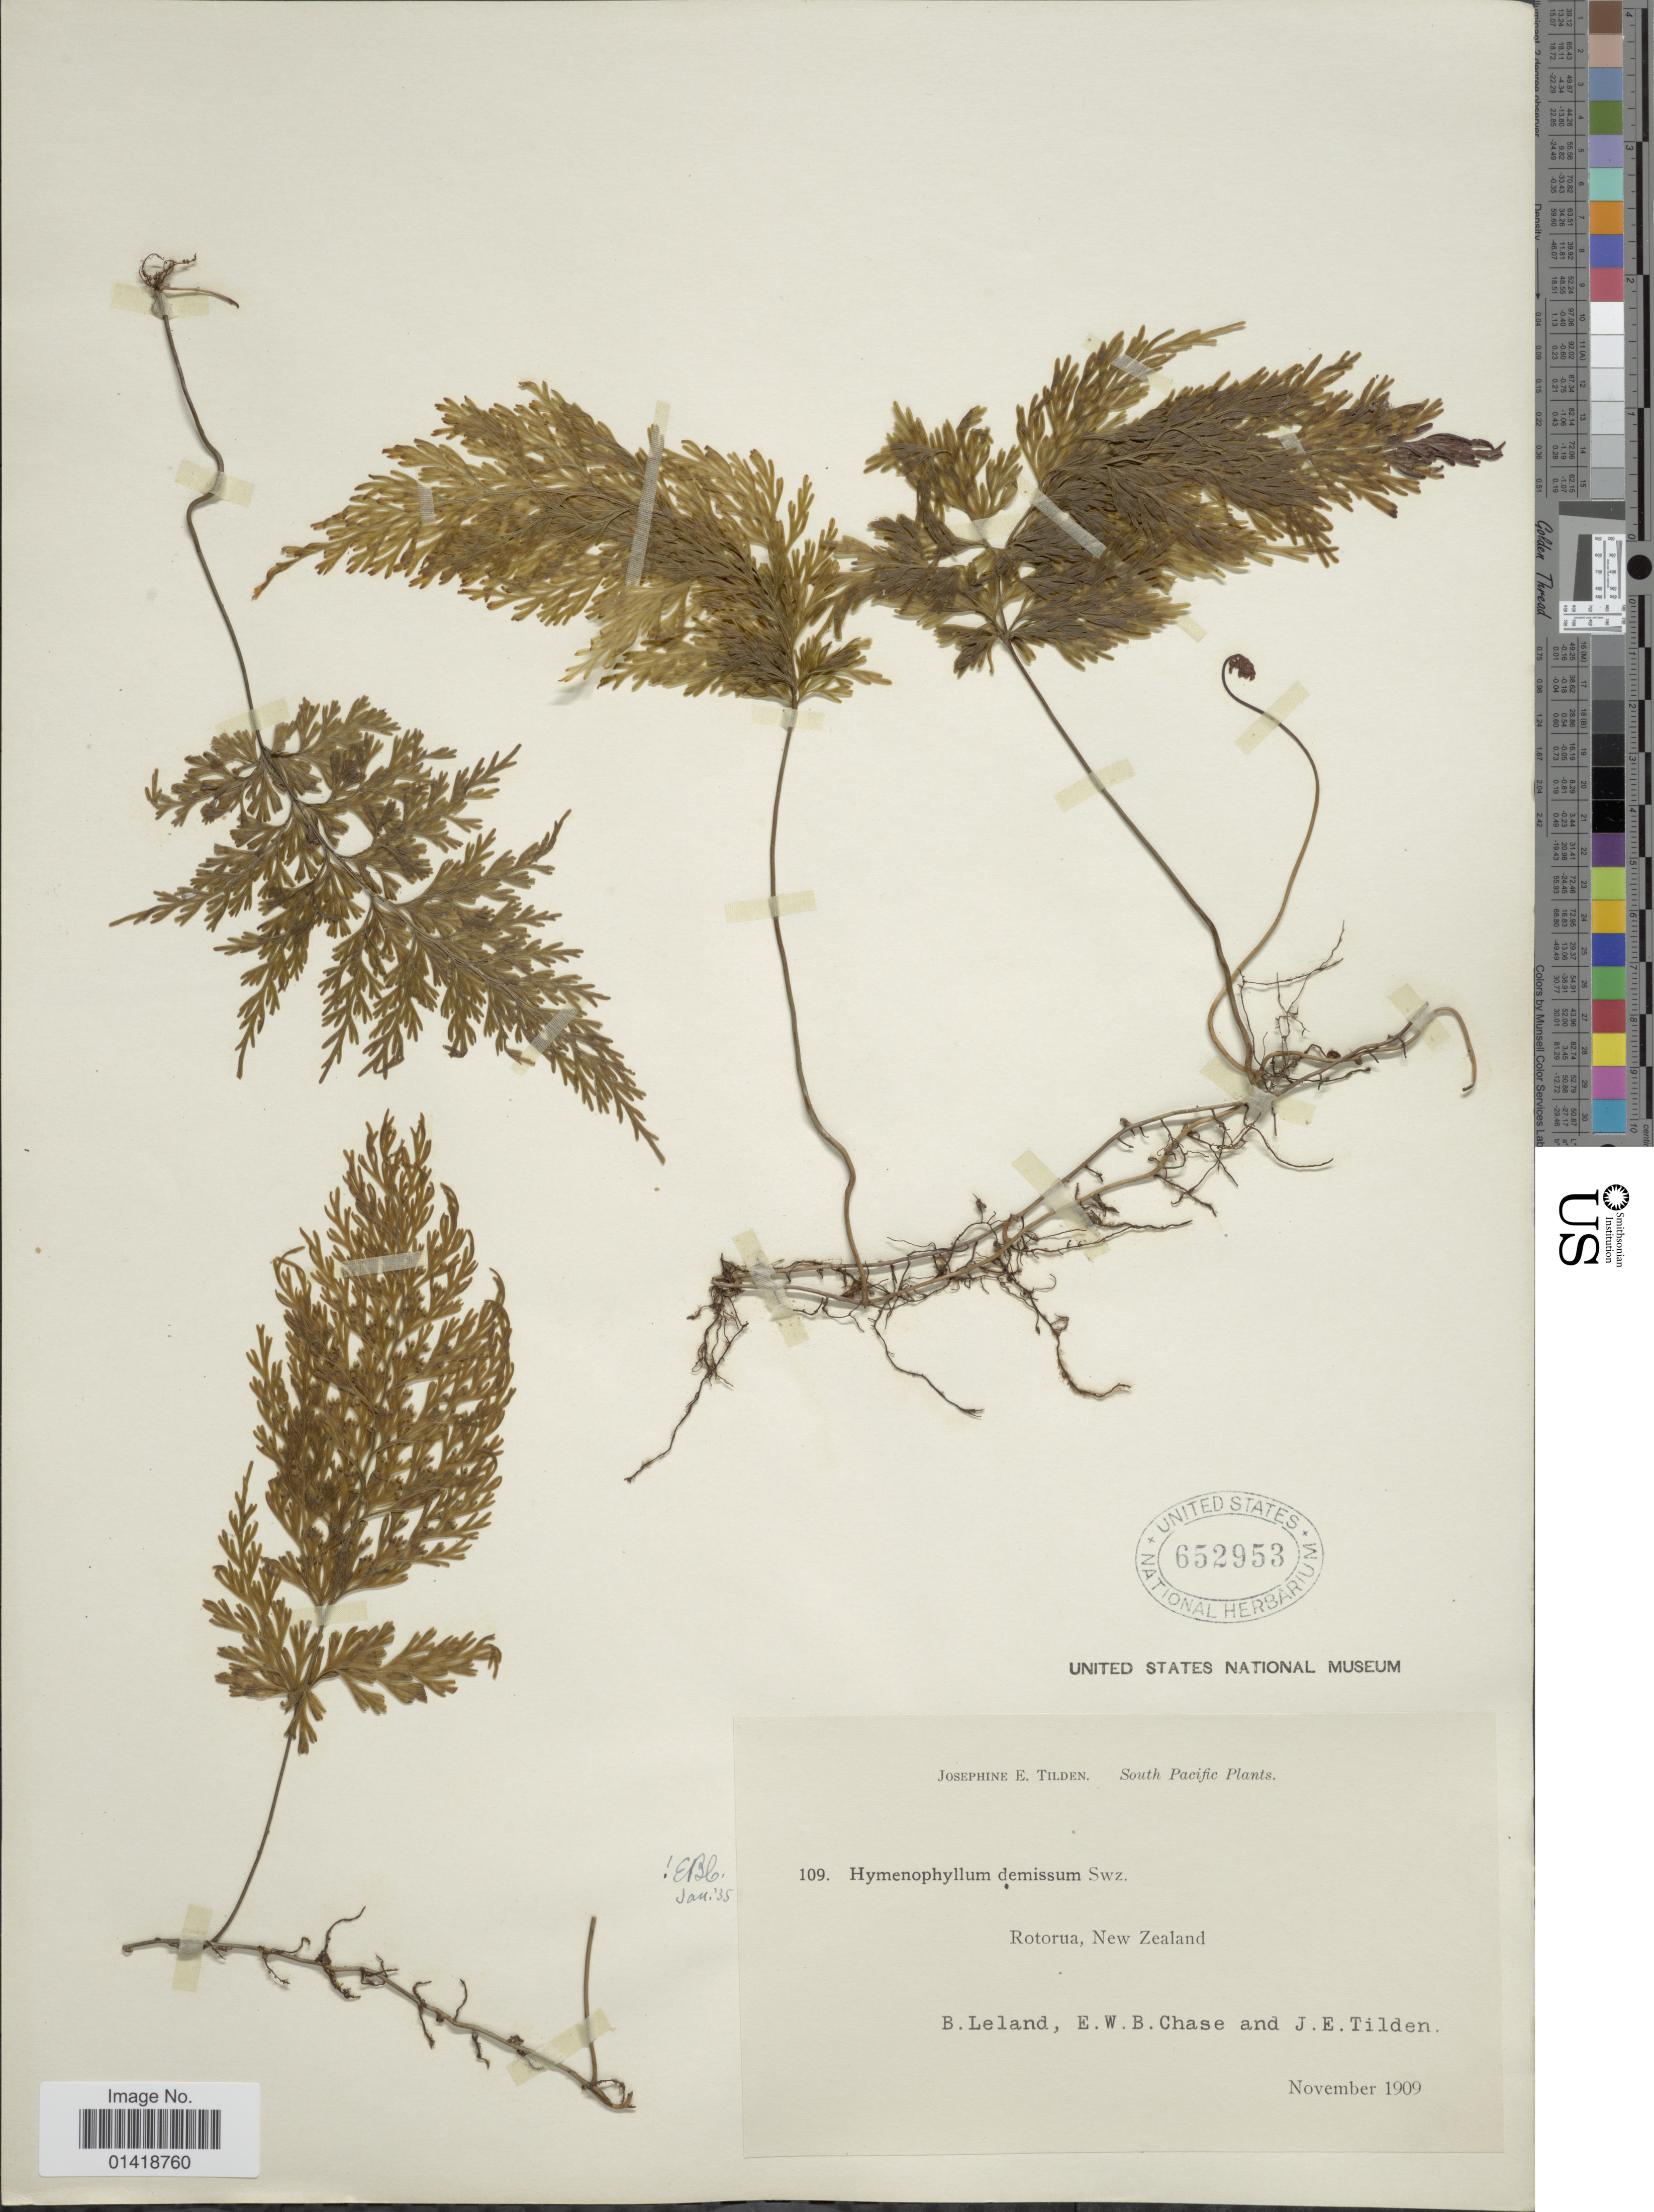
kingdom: Plantae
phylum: Tracheophyta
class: Polypodiopsida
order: Hymenophyllales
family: Hymenophyllaceae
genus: Hymenophyllum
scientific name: Hymenophyllum demissum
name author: Sw.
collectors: B. Leland, E. W. Chase & J. E. Tilden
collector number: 109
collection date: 1909-11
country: New Zealand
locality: South Pacific. Rotorua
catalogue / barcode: US 652953